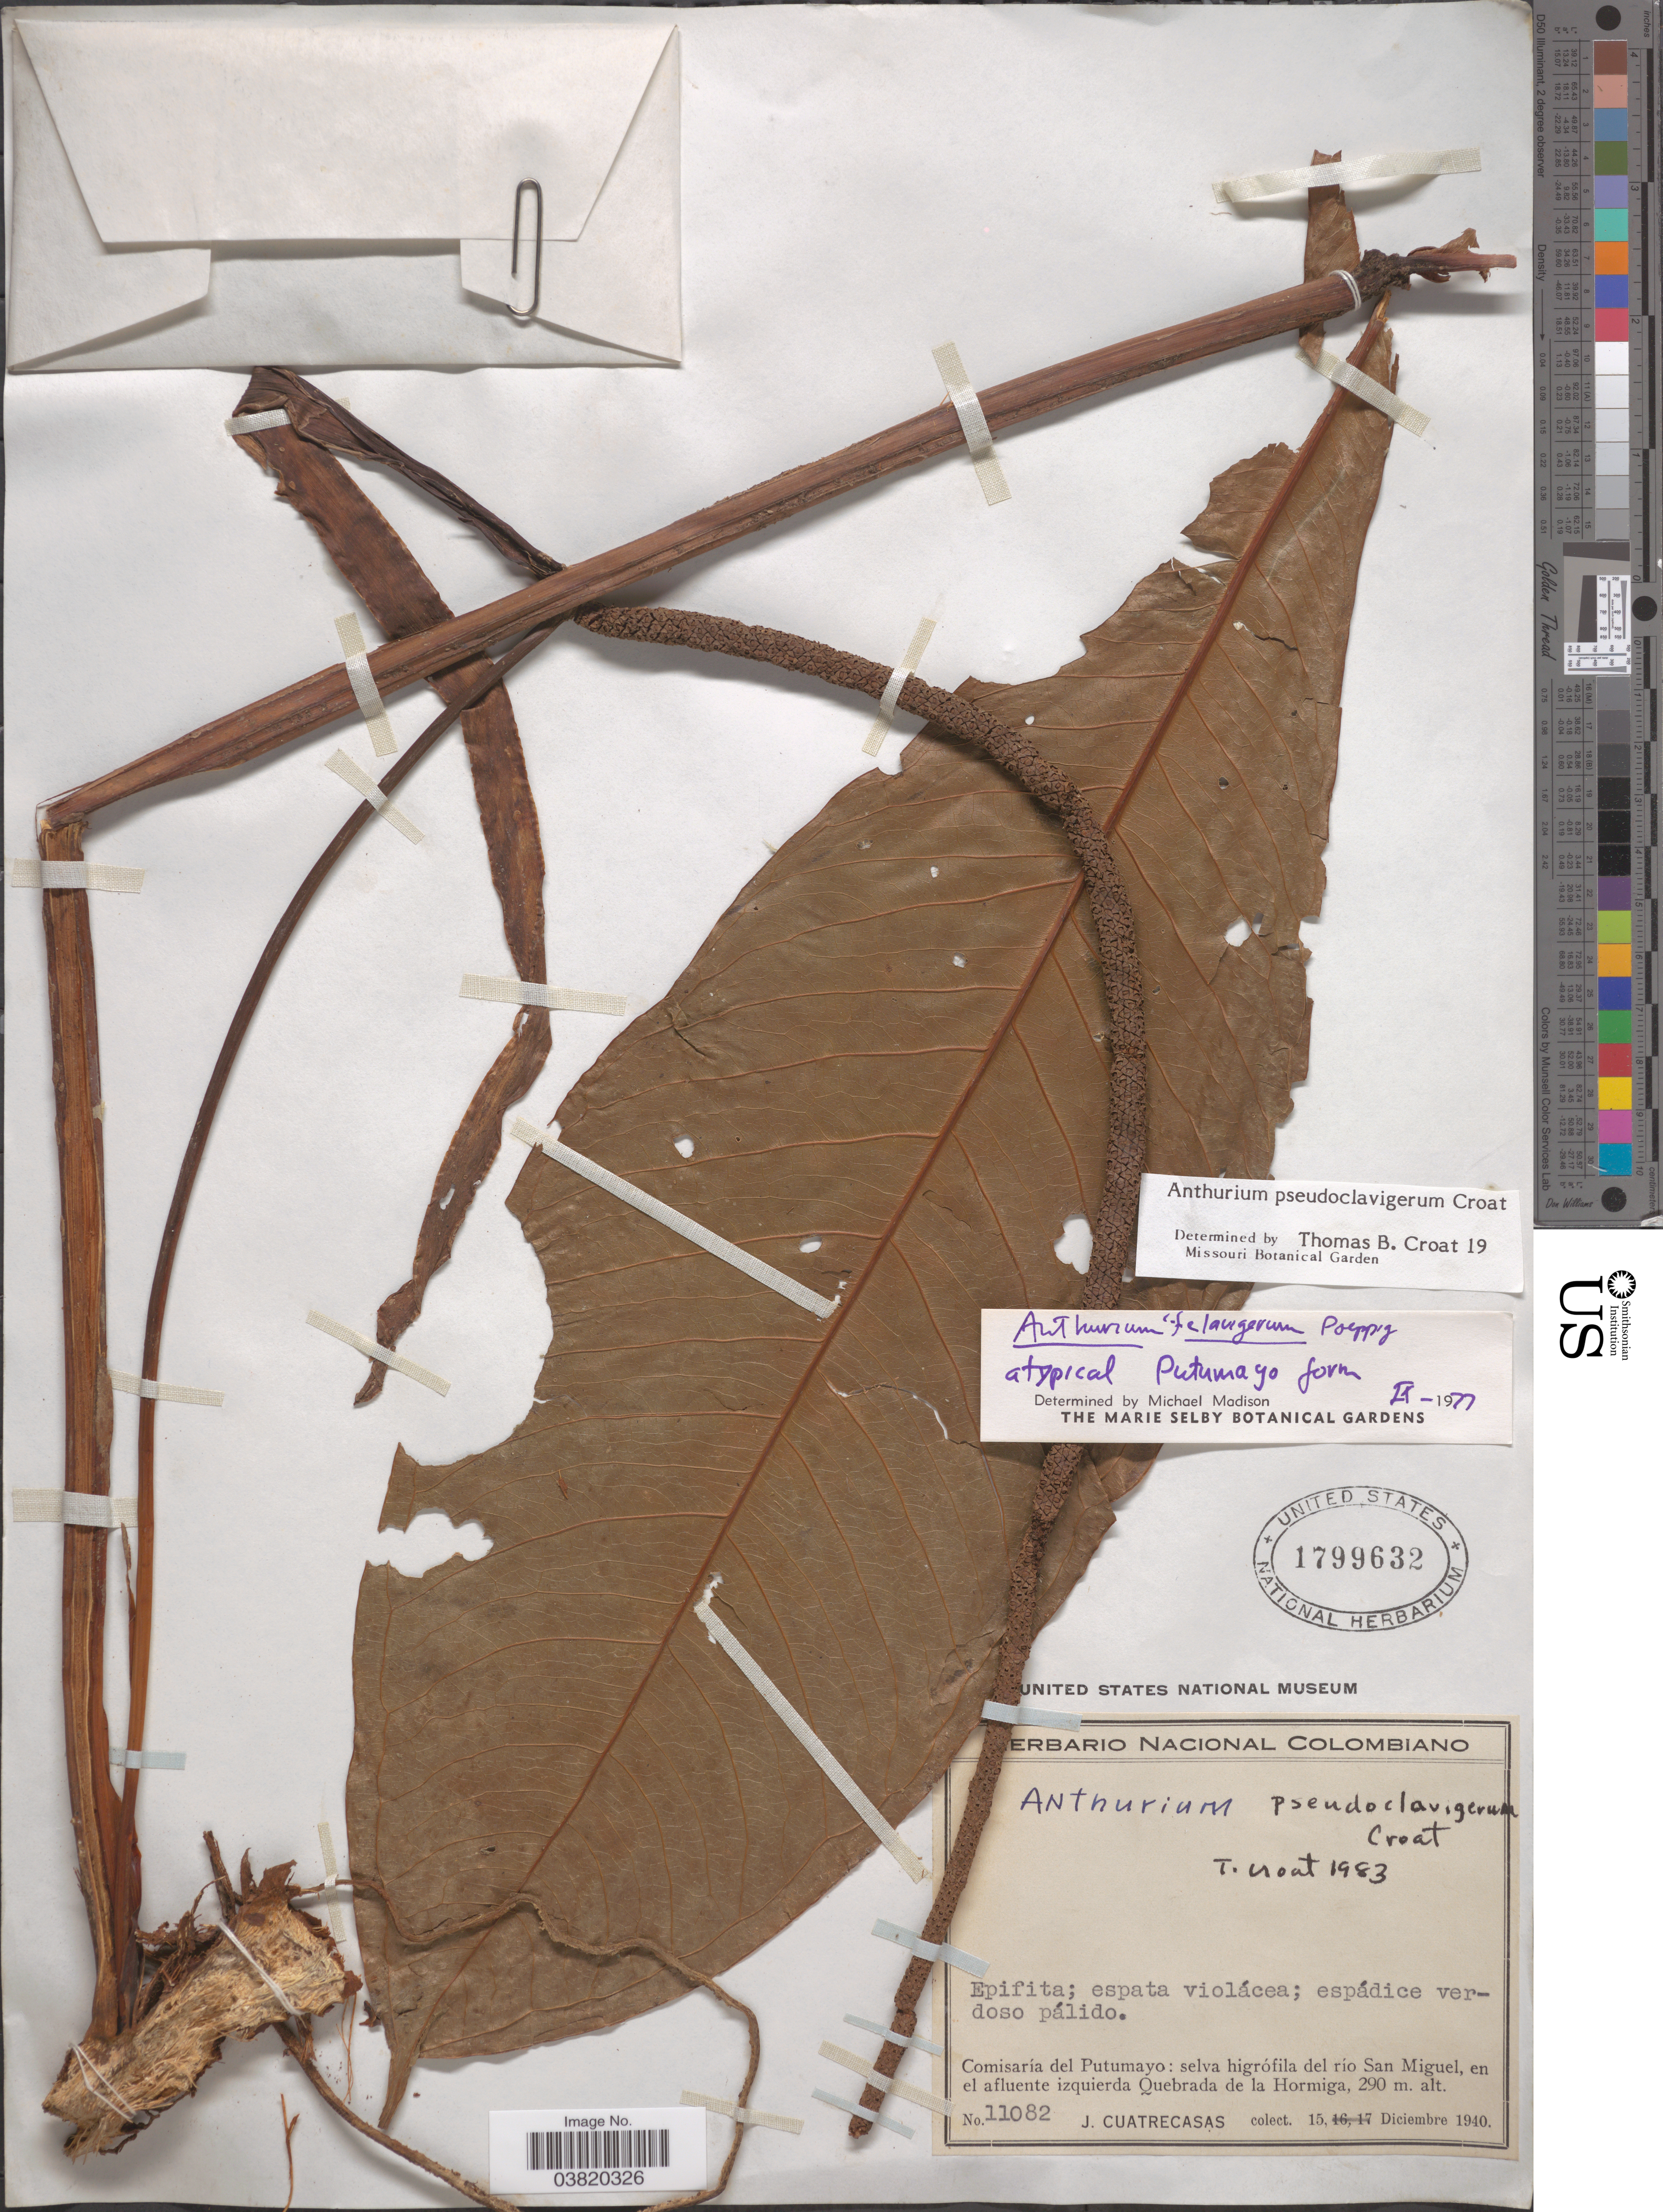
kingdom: Plantae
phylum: Tracheophyta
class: Liliopsida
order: Alismatales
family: Araceae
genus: Anthurium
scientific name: Anthurium pseudoclavigerum Croat, ined.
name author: Croat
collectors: J. Cuatrecasas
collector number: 11082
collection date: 1940-12-15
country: Colombia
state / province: Putumayo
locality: Comisaría del Putumayo: selva higrófila del río San Miguel, en el afluente izquierda Quebrada de la Hormiga.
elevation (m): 290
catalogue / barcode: US 1799632